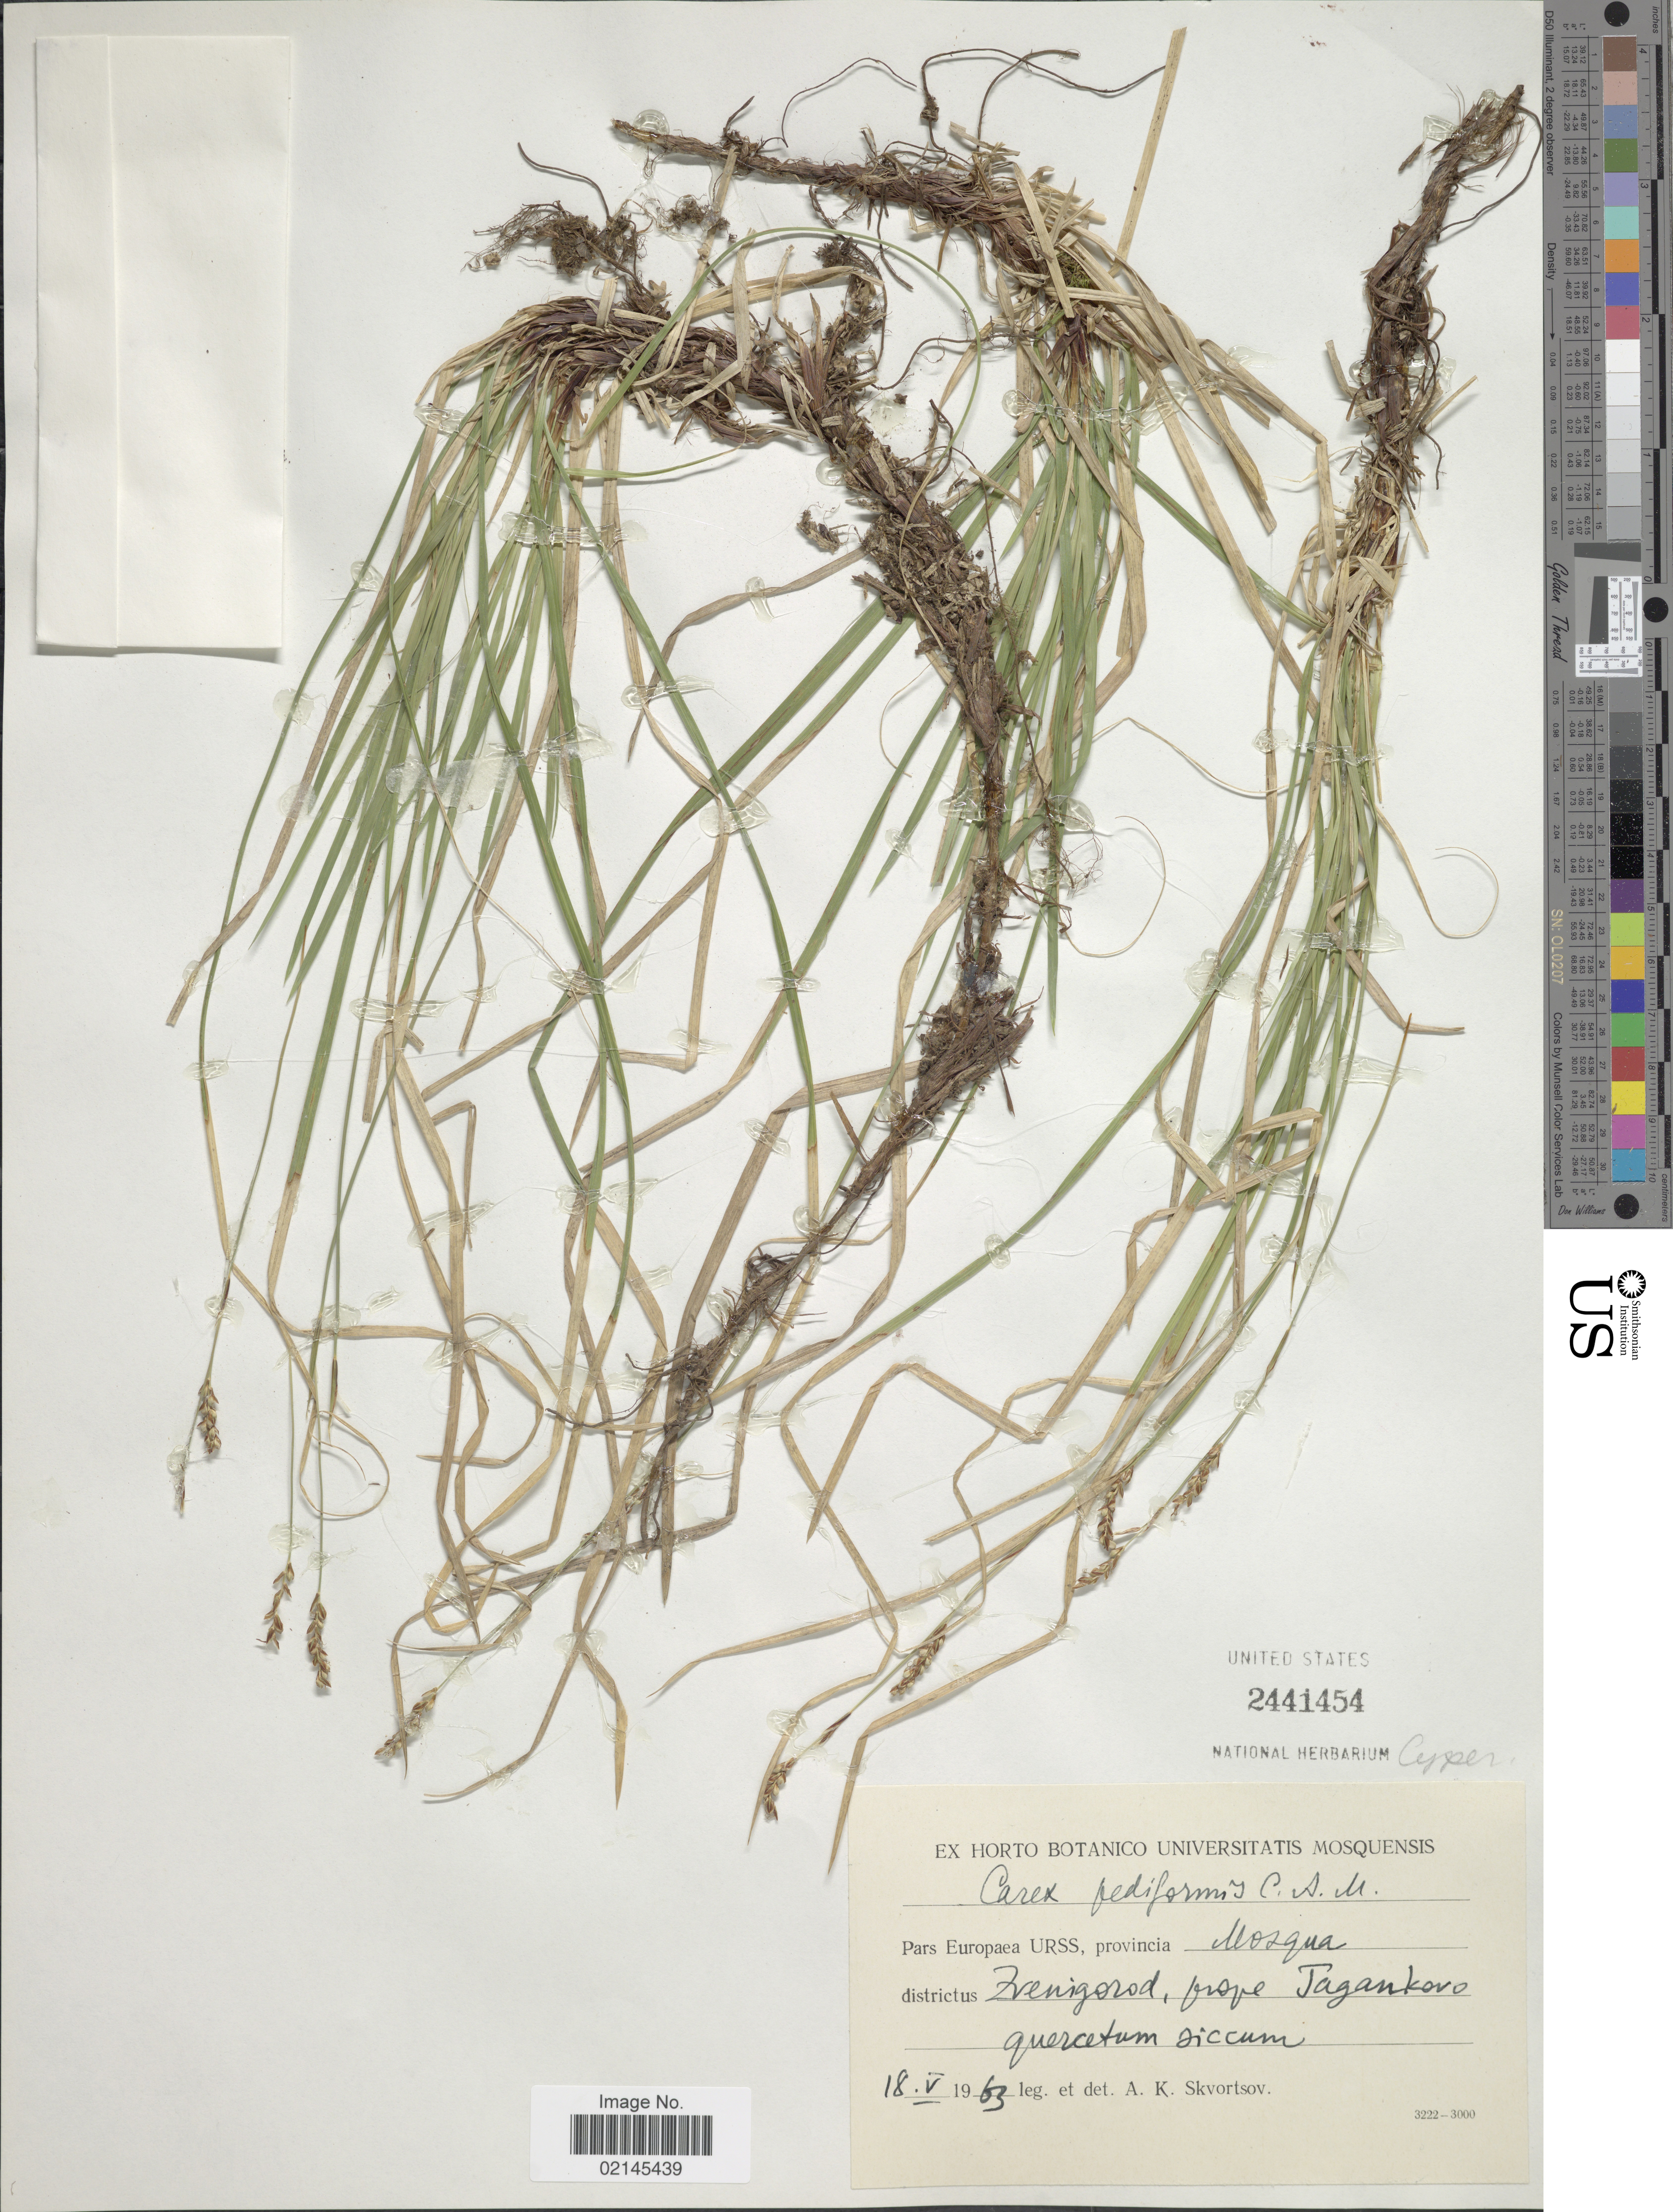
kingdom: Plantae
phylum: Tracheophyta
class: Liliopsida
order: Poales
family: Cyperaceae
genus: Carex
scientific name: Carex pediformis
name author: C.A. Mey.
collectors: A. K. Skvortsov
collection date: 1963-05-18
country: Russian Federation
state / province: Moscow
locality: Provincia Mosqua, Districtus Zvenigorod, prope Tagankoro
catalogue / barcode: US 2441454